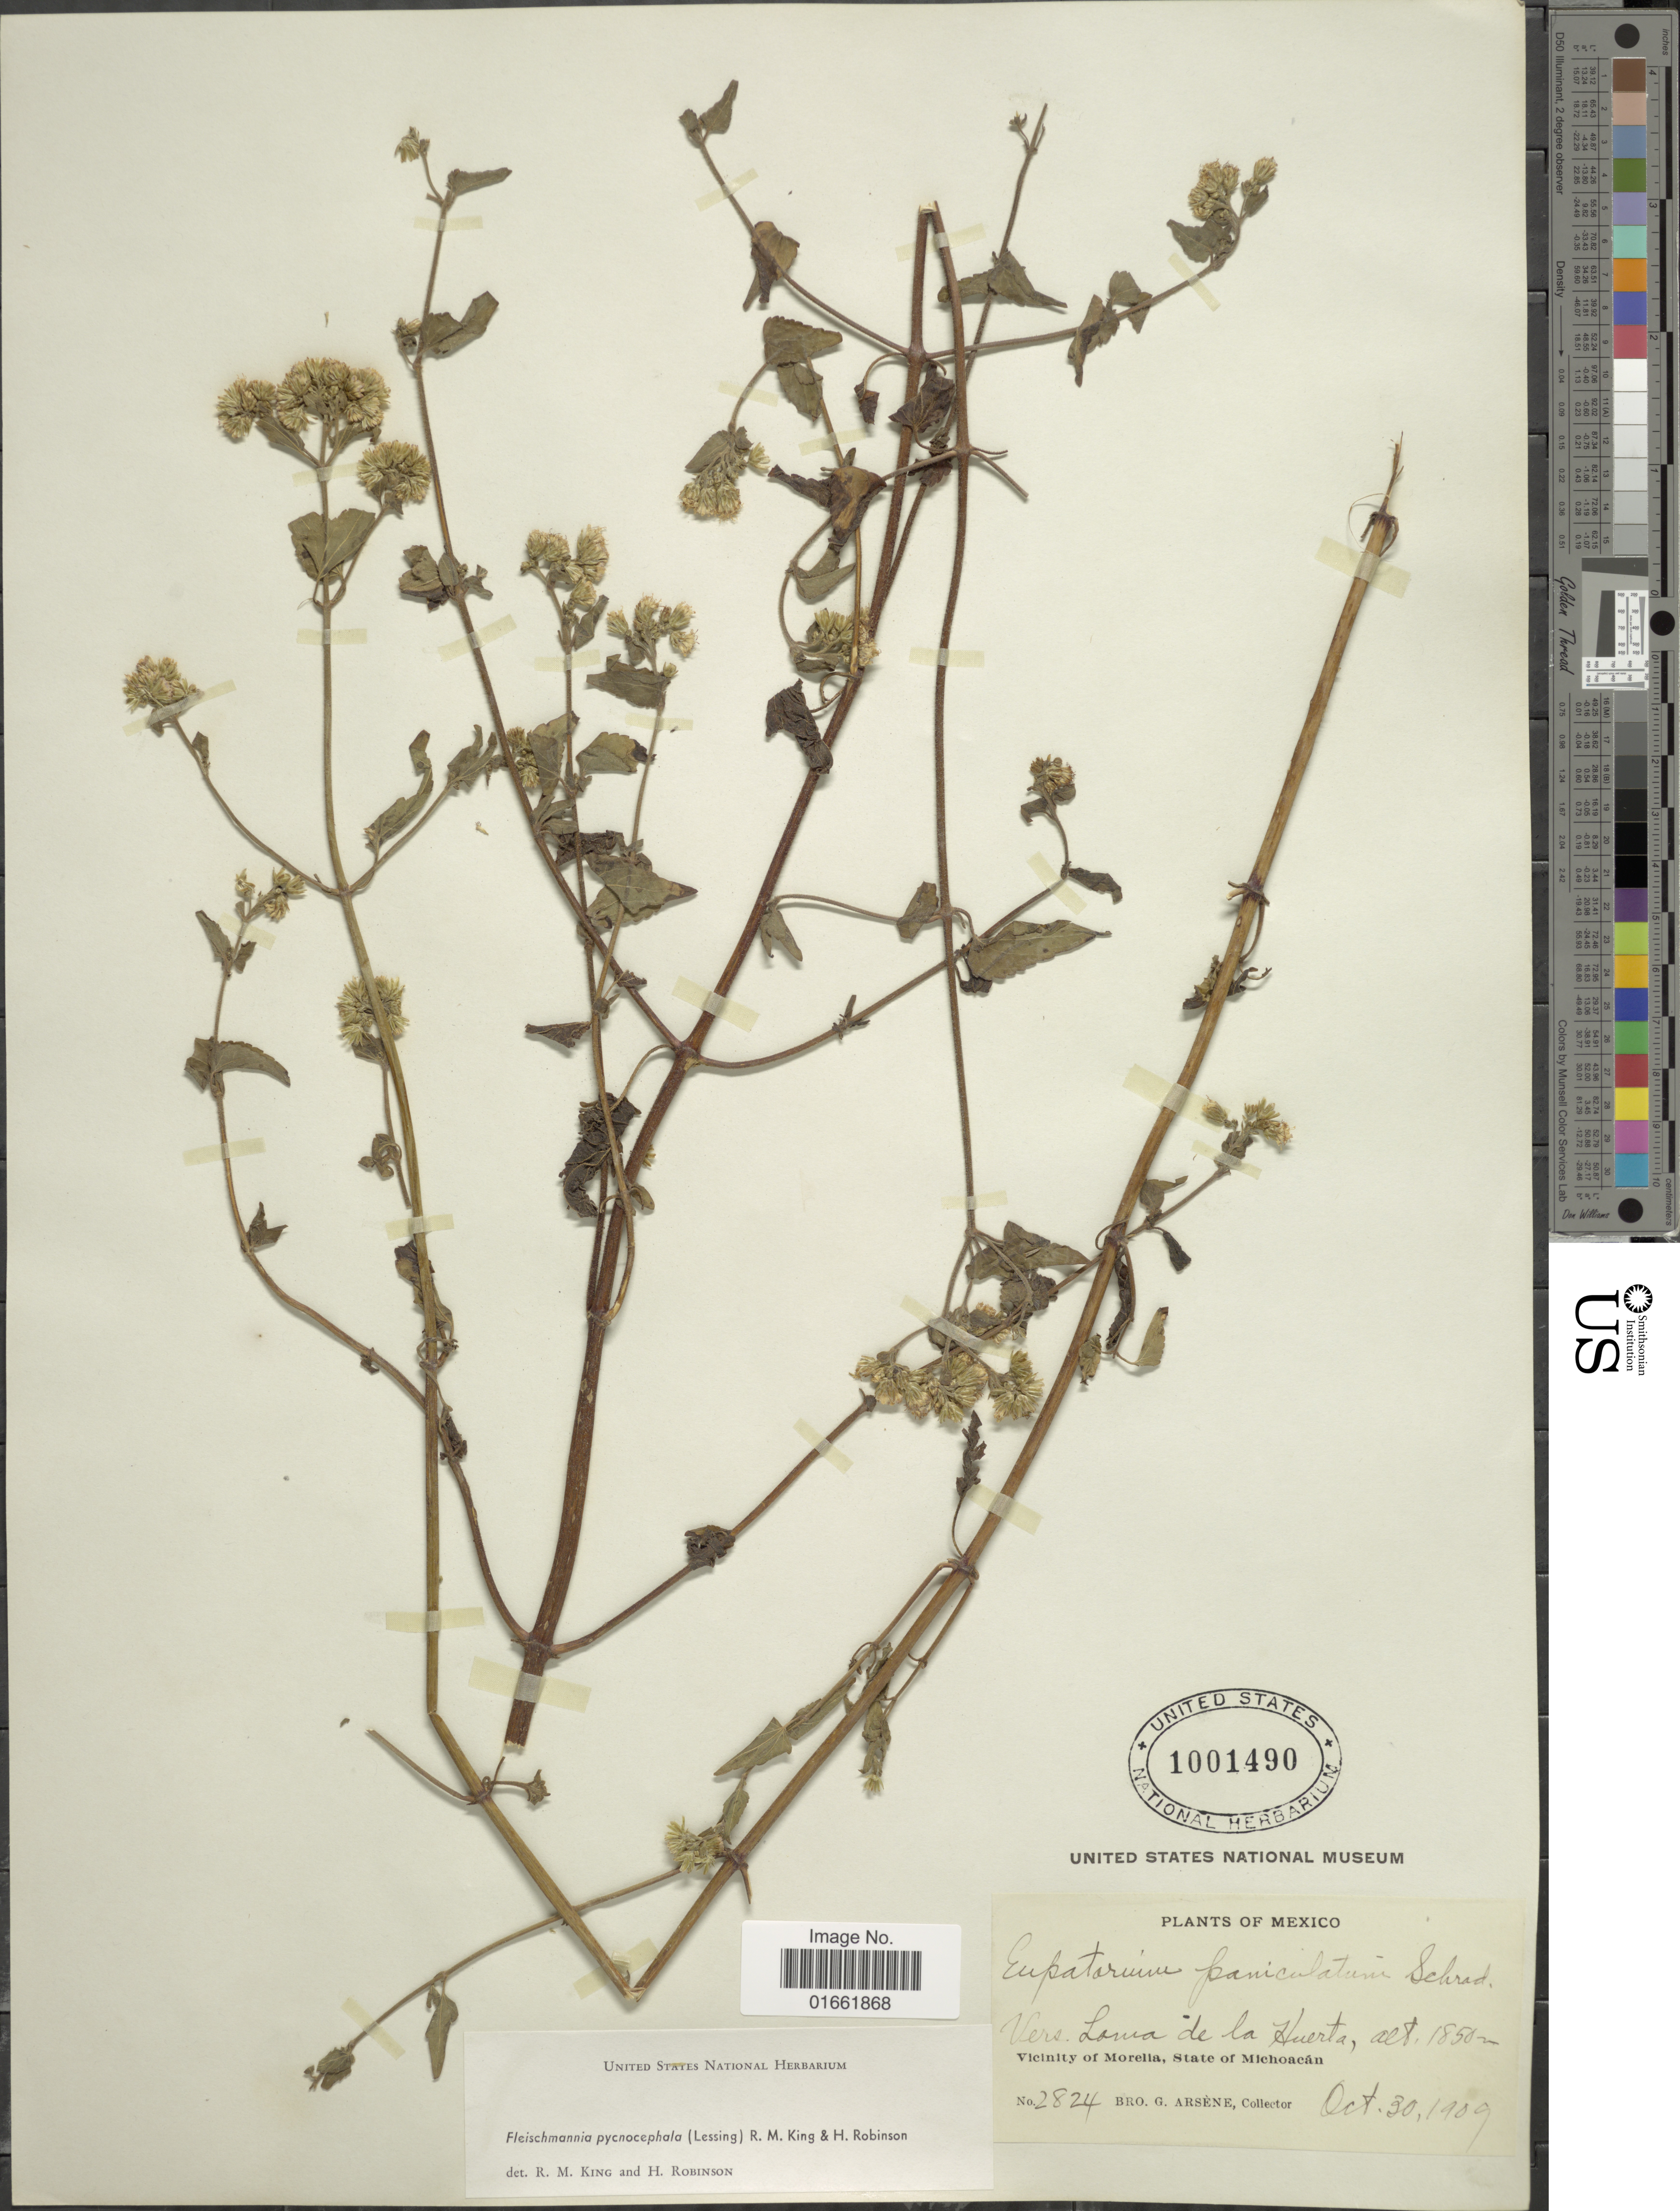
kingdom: Plantae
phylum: Tracheophyta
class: Magnoliopsida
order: Asterales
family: Asteraceae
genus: Fleischmannia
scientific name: Fleischmannia pycnocephala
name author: (Less.) R.M. King & H. Rob.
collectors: Bro. G. Arsène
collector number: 2824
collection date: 1909-10-30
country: Mexico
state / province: Michoacán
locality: Vers. Loma de la Huerta. Vicinity of Morelia, State of Michoacán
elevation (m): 1850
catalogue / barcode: US 1001490